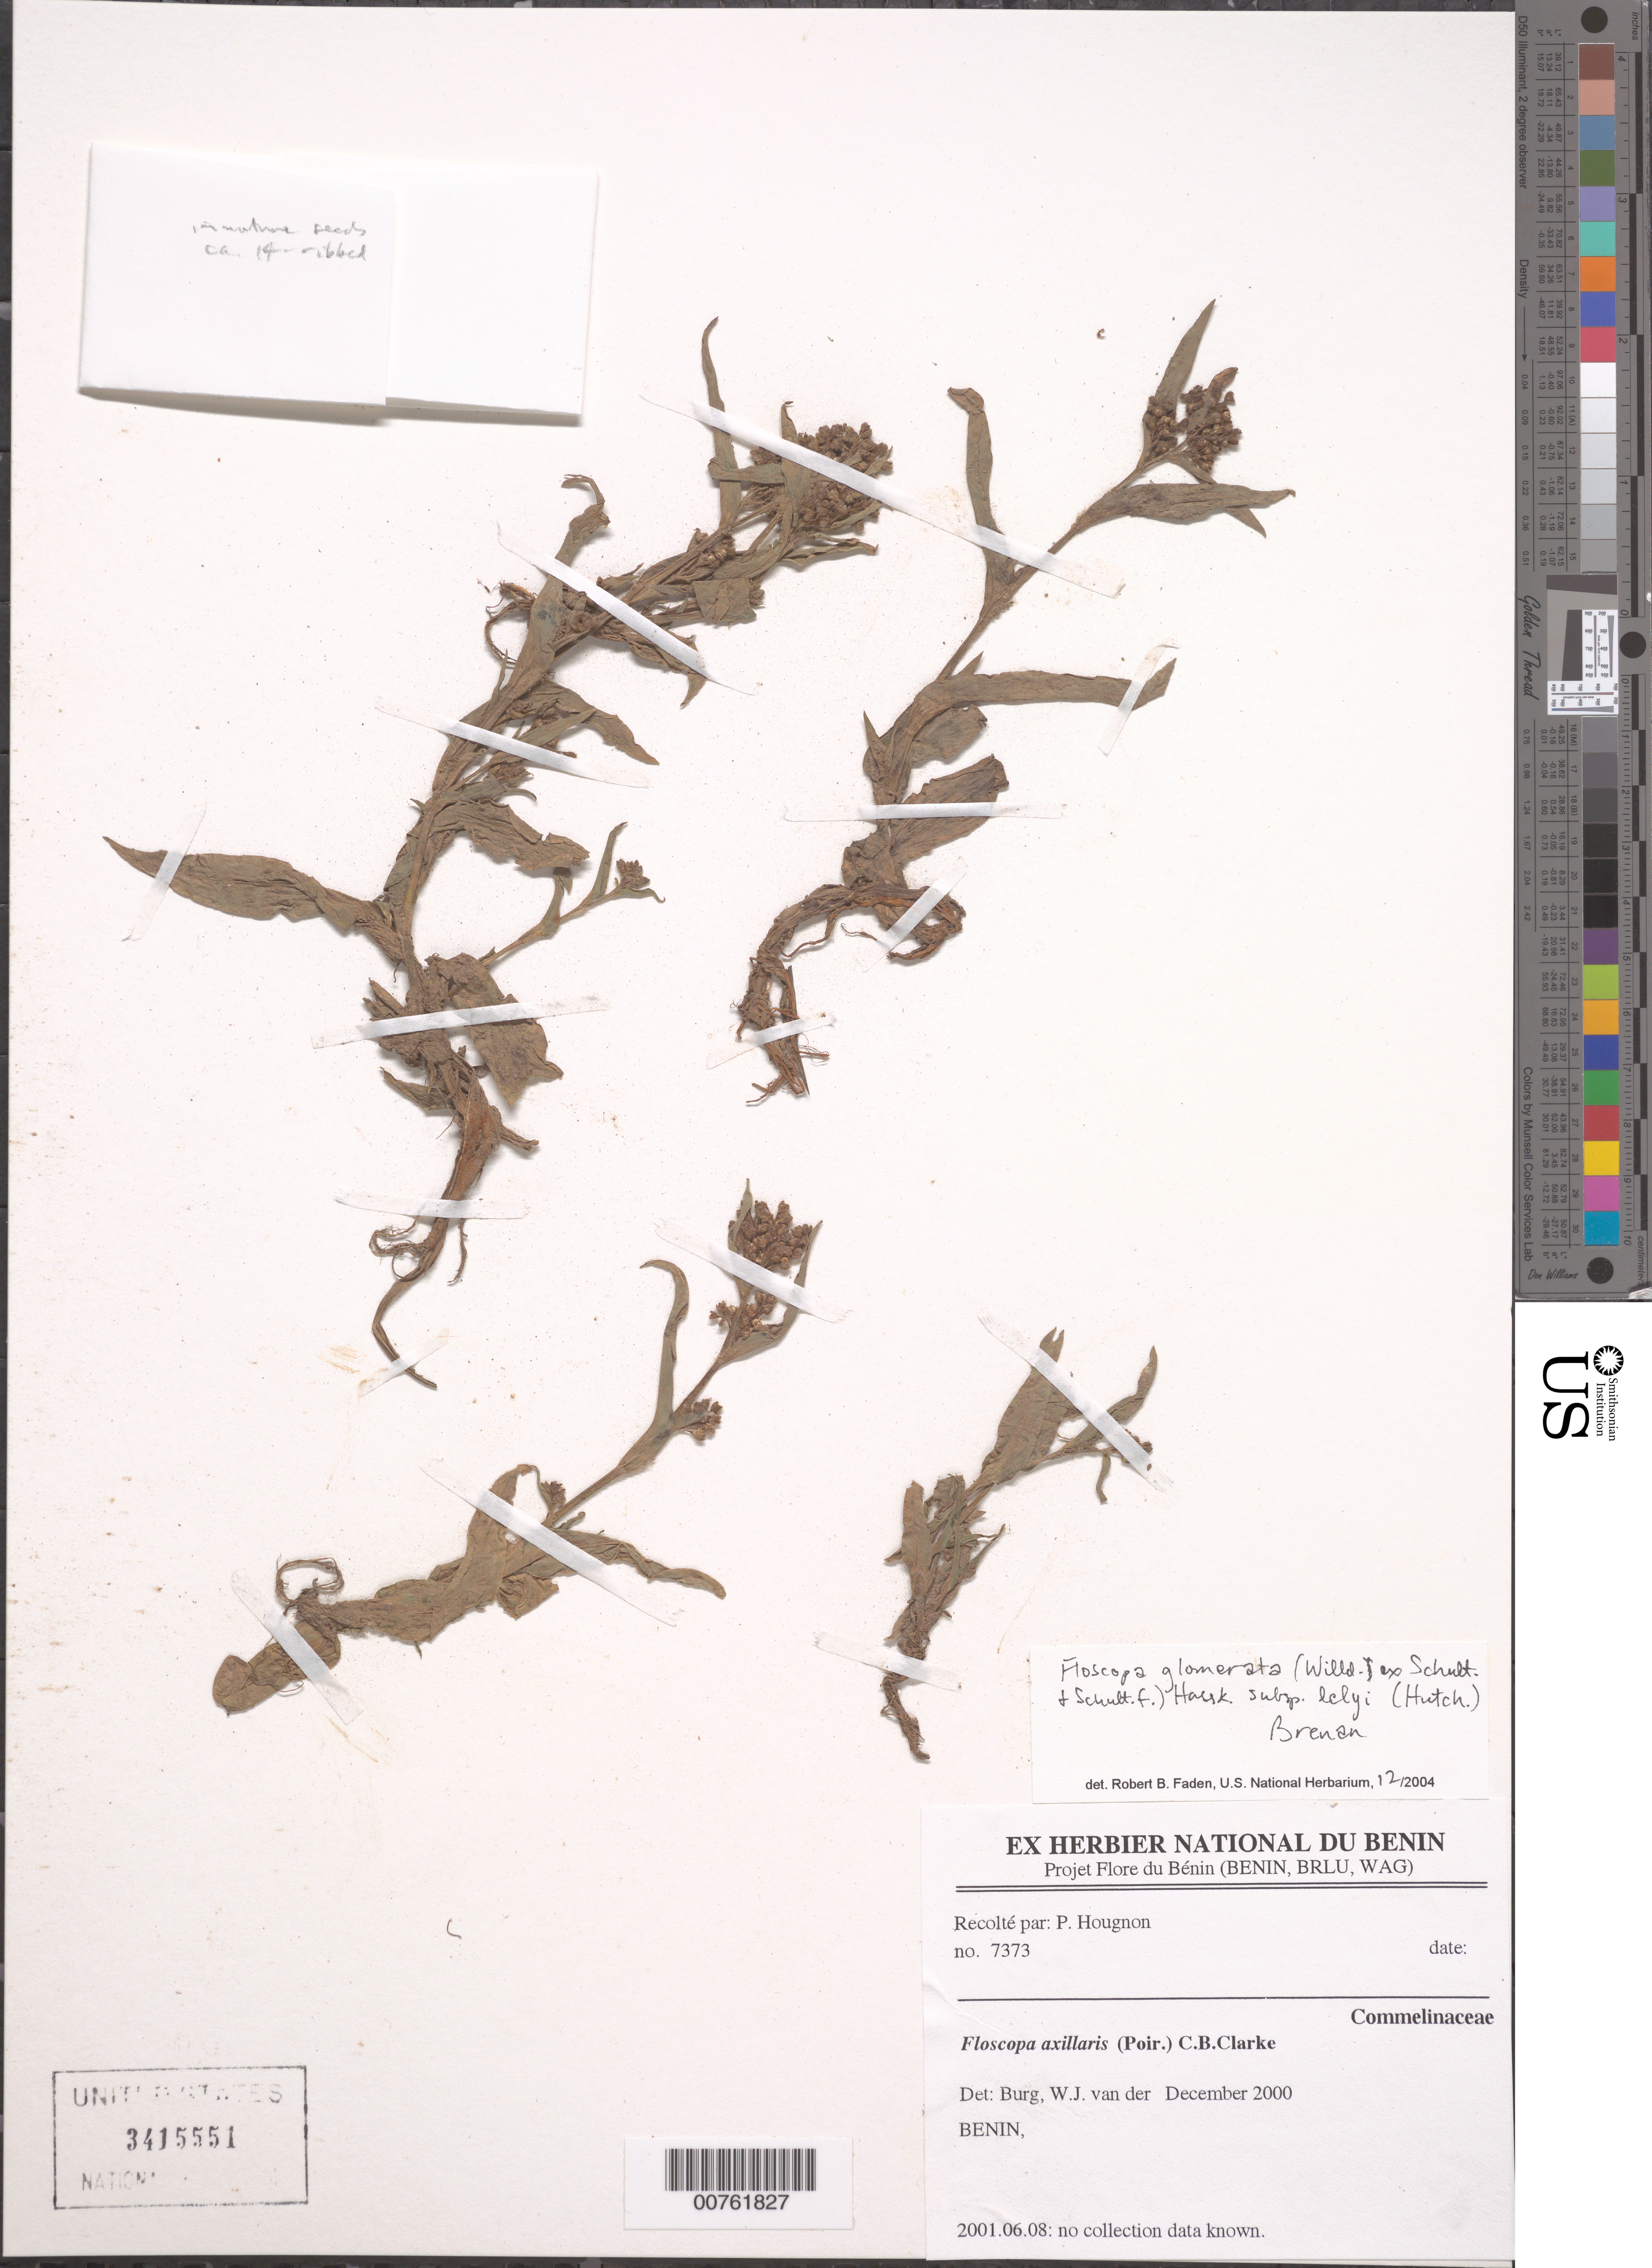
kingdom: Plantae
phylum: Tracheophyta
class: Liliopsida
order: Commelinales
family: Commelinaceae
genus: Floscopa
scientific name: Floscopa glomerata subsp. lelyi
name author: (Hutch.) Brenan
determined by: Faden, Robert B., (US), Smithsonian Institution - National Museum of Natural History (UNITED STATES)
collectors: P. Hougnon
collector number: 7373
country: Benin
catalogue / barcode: US 3415551